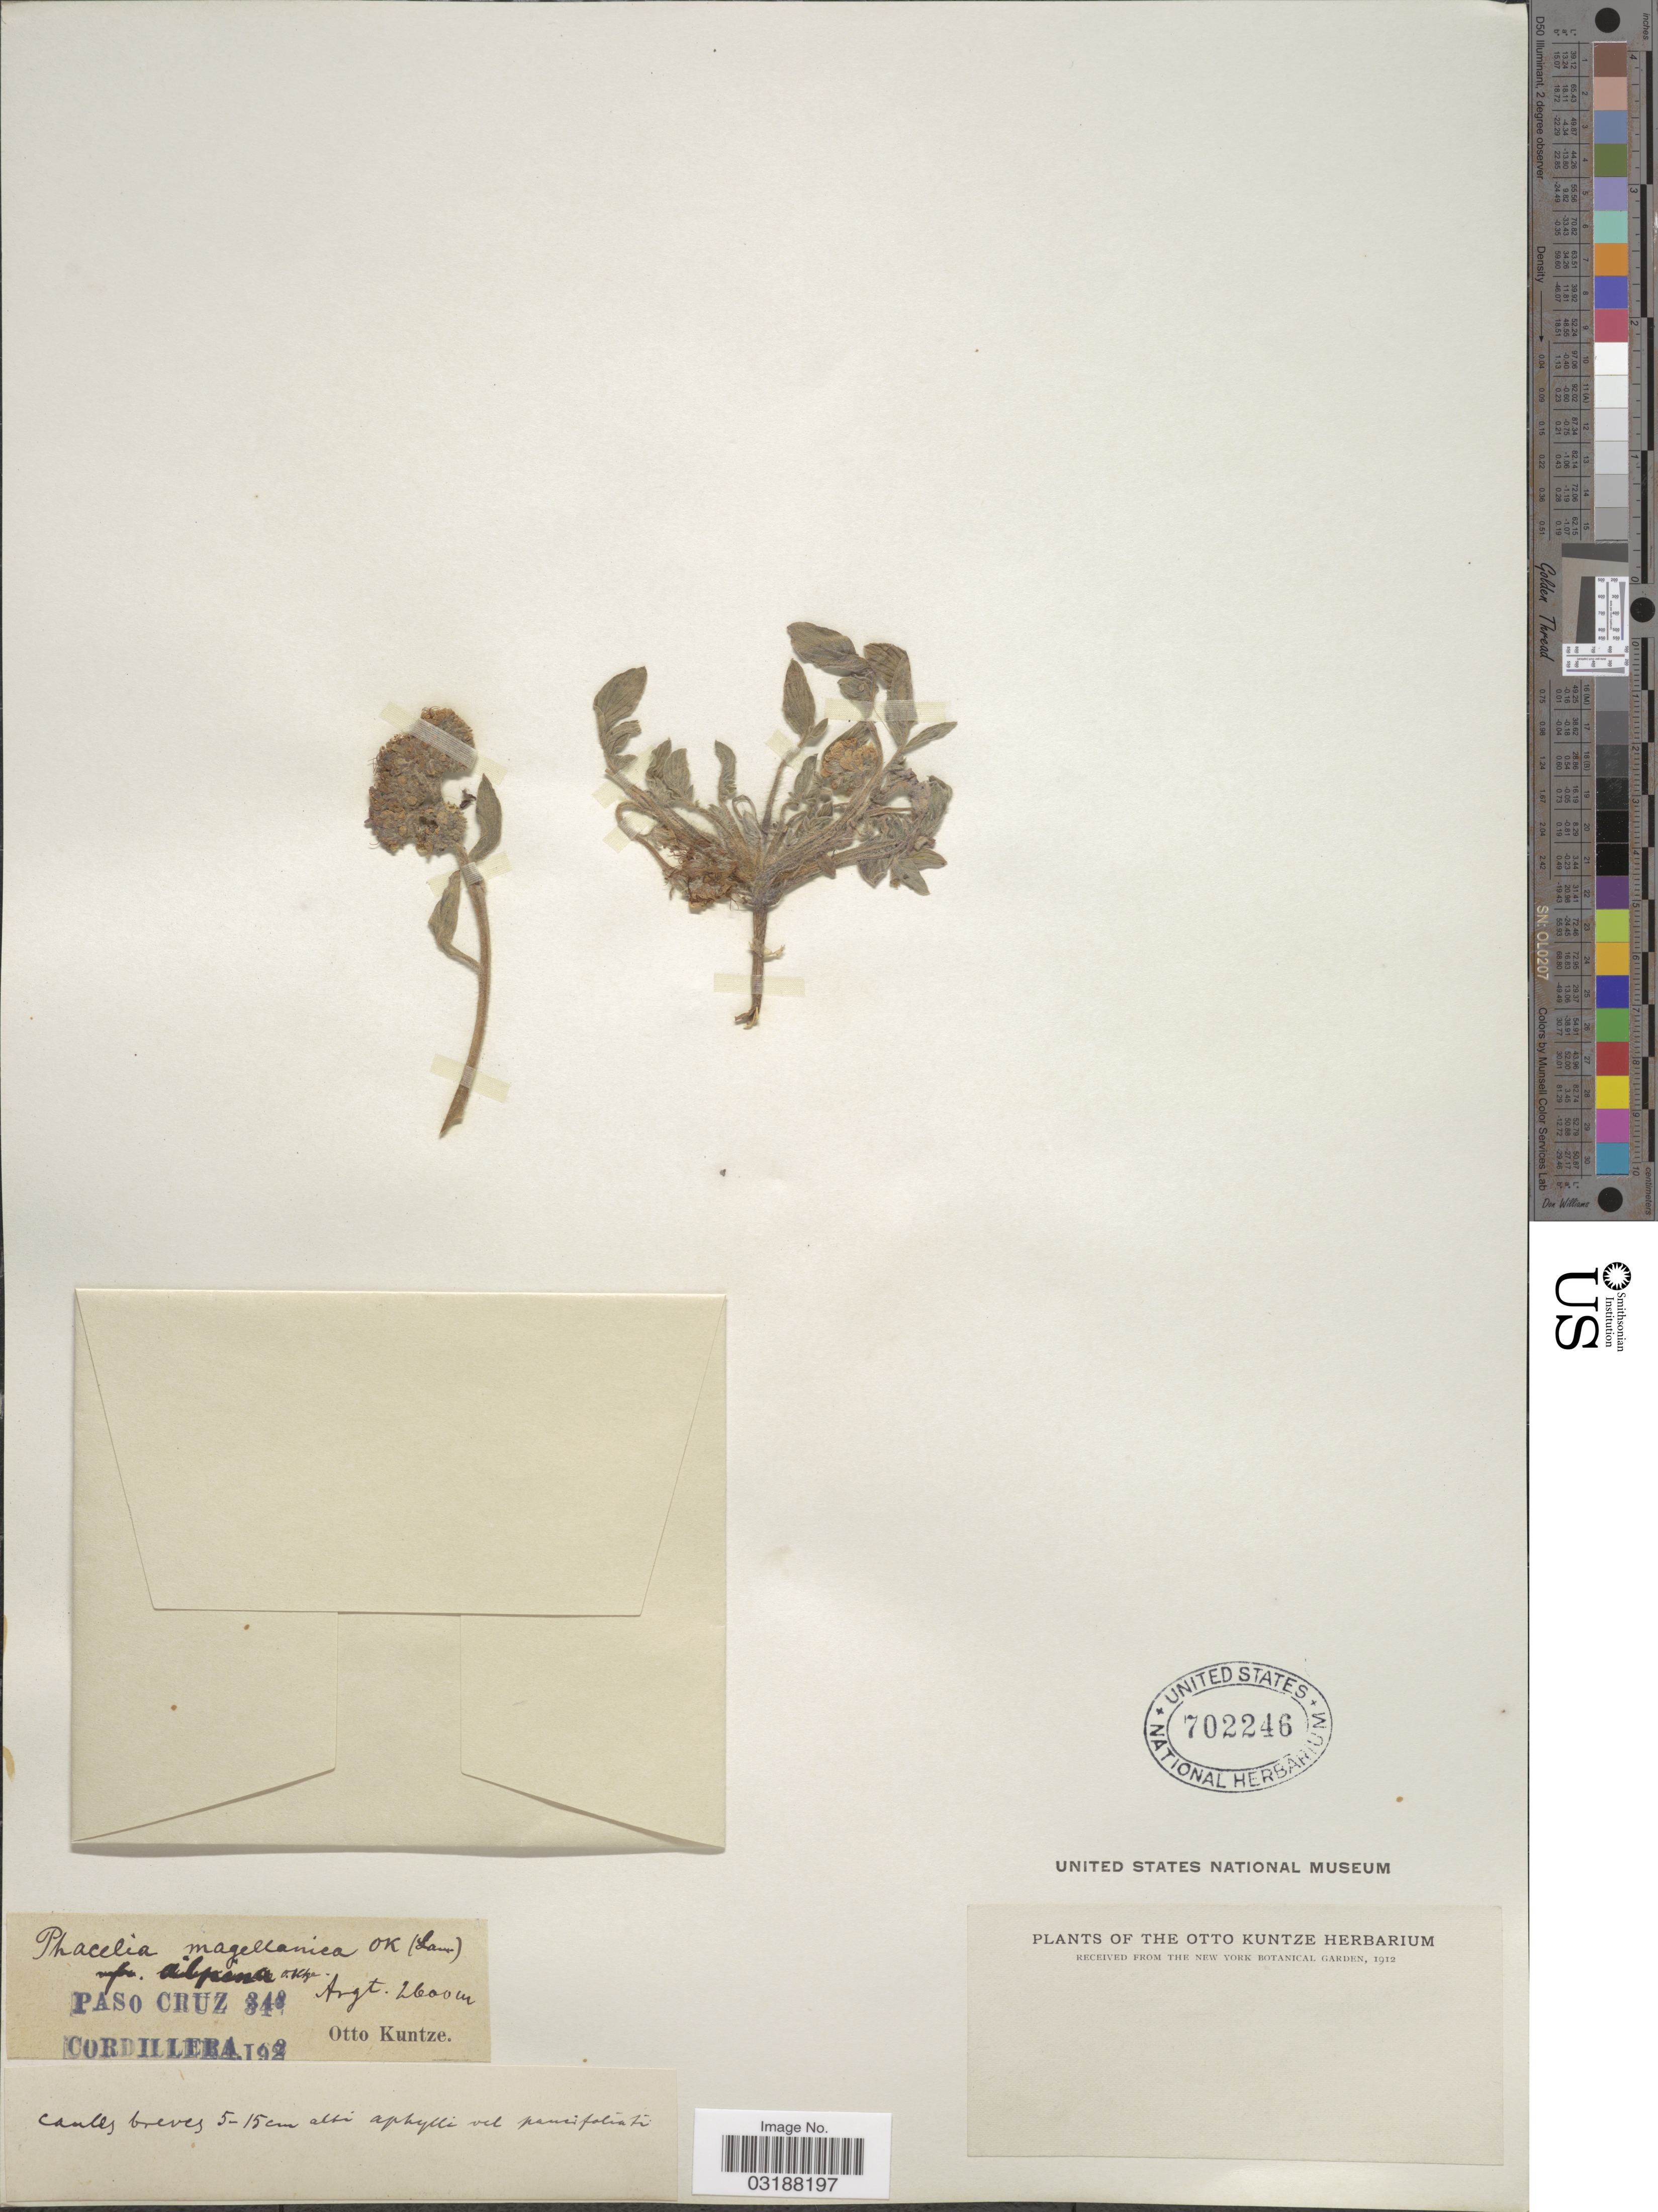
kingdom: Plantae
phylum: Tracheophyta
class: Magnoliopsida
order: Boraginales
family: Hydrophyllaceae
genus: Phacelia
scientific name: Phacelia magellanica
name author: (Lam.) Coville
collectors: C.E.O. Kuntze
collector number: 348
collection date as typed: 192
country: Argentina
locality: Paso Cruz.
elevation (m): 2600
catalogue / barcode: US 702246